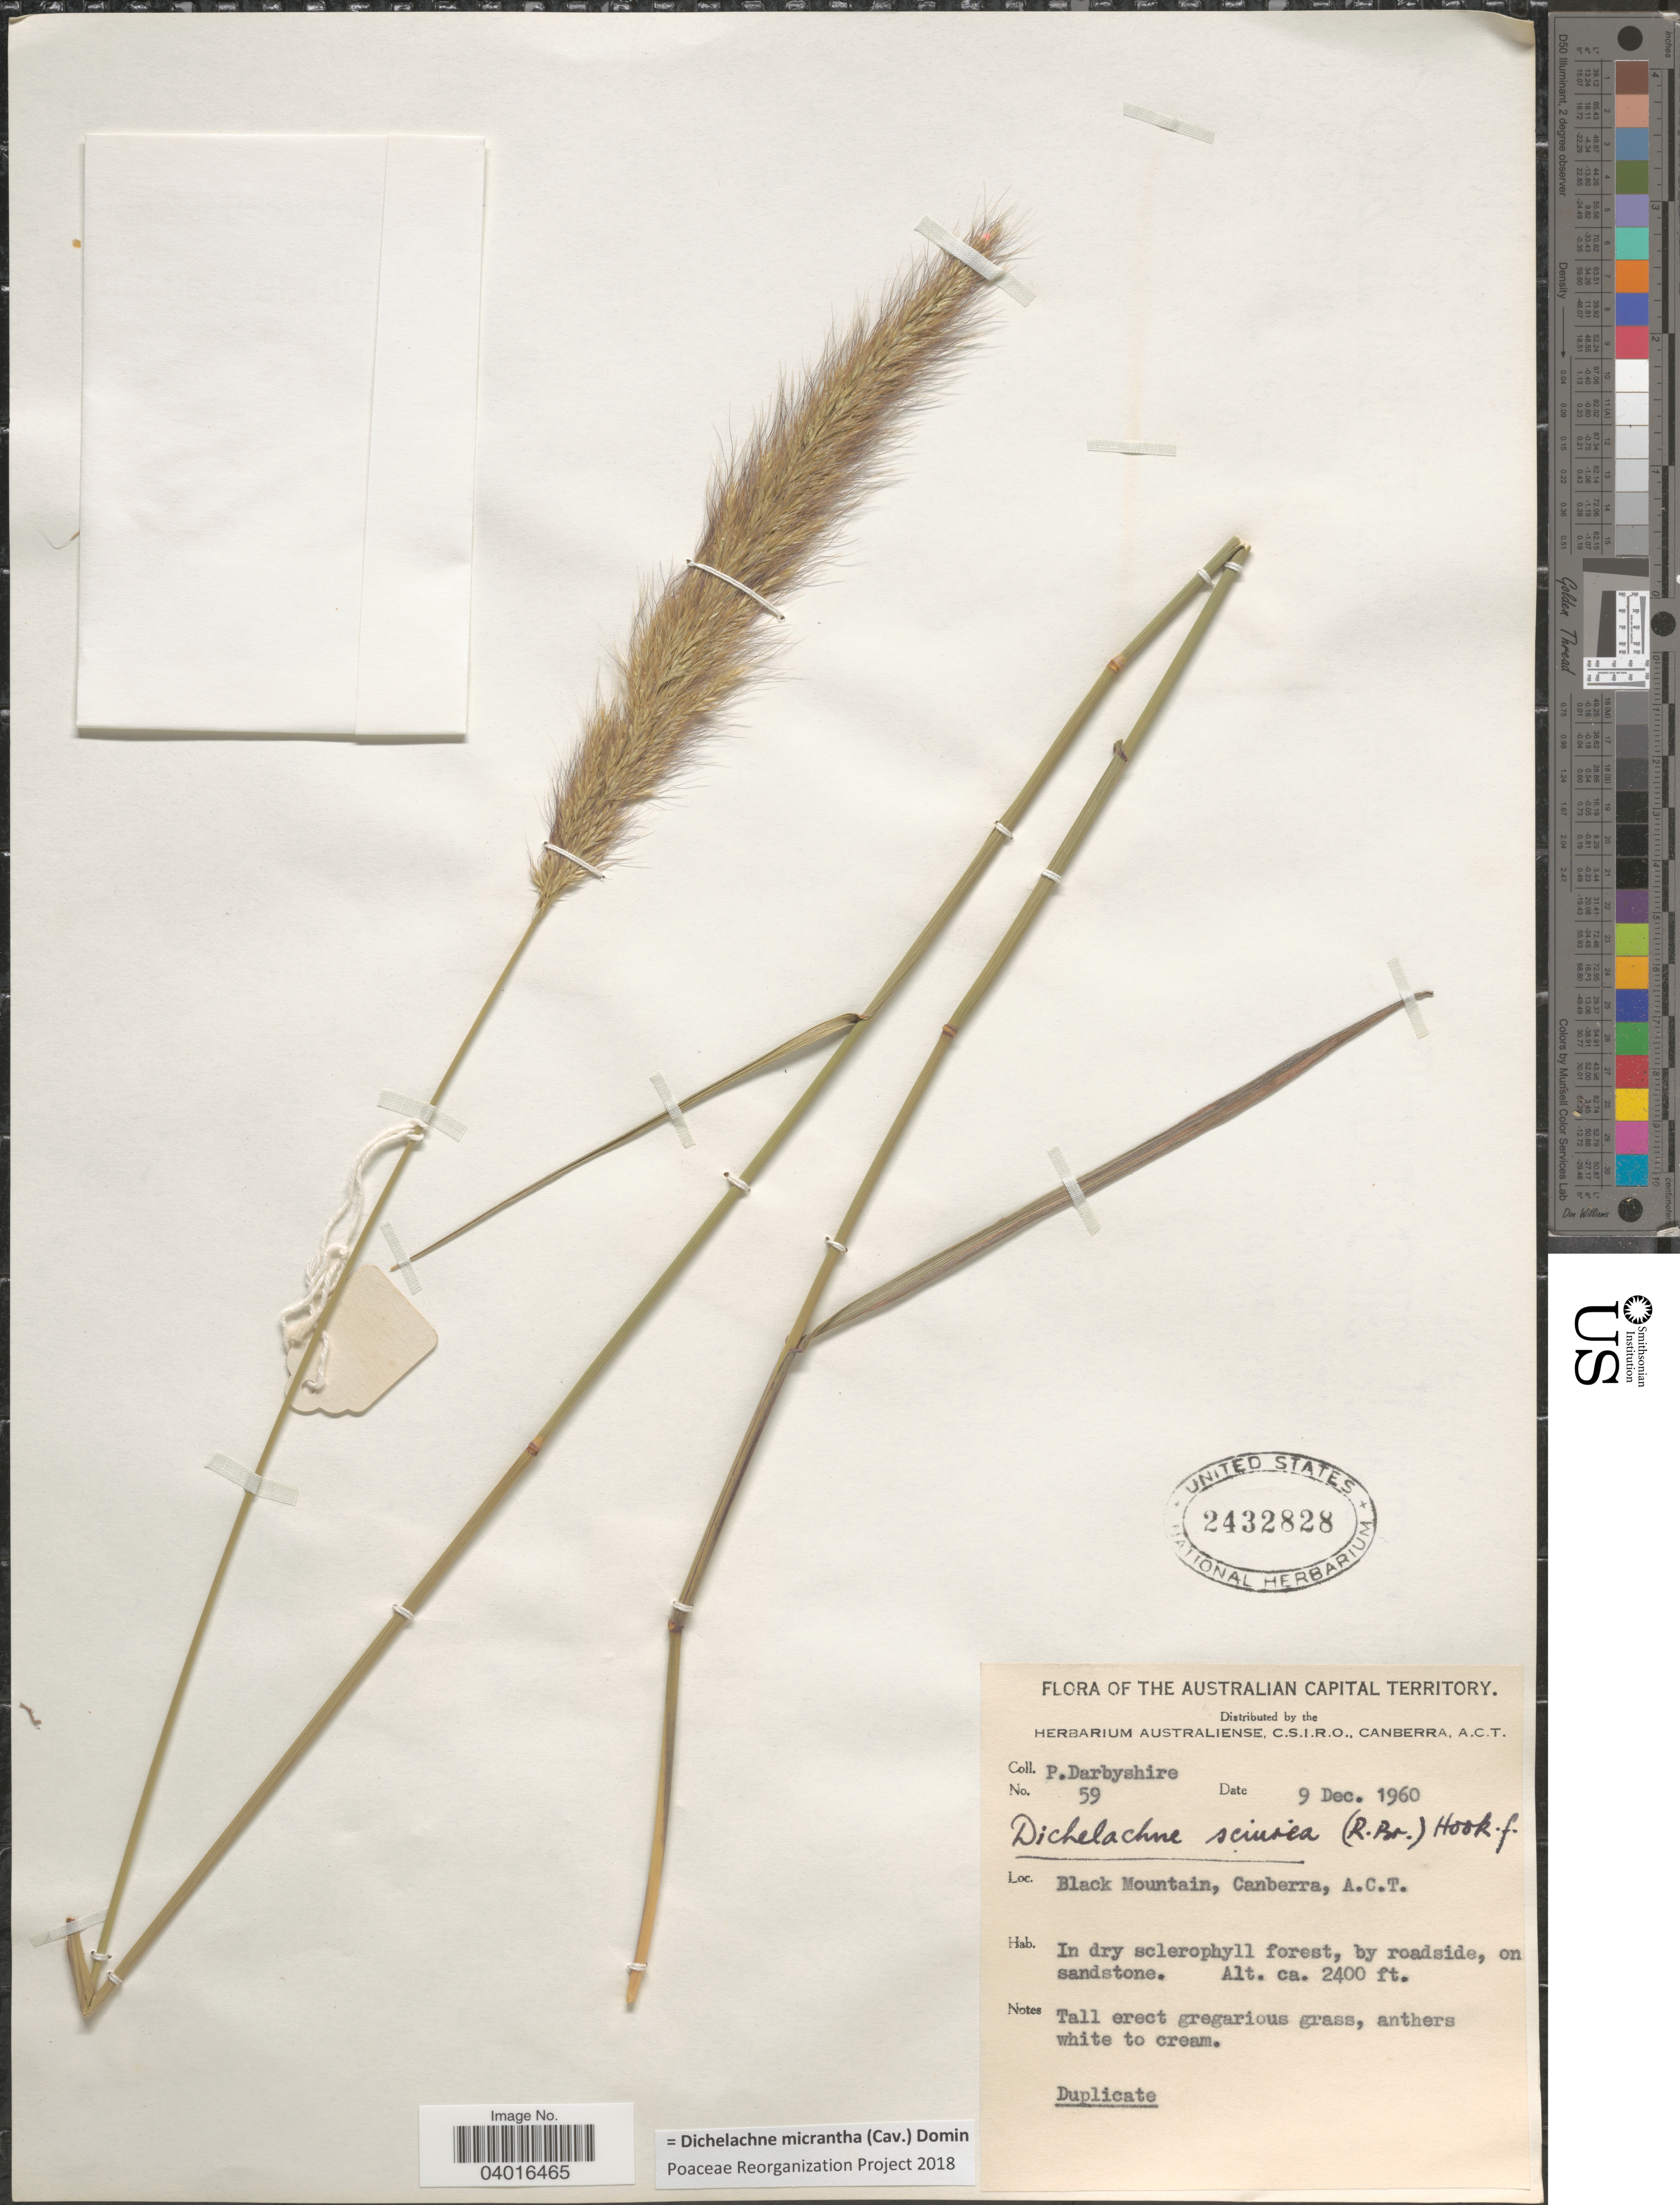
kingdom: Plantae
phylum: Tracheophyta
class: Liliopsida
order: Poales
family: Poaceae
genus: Dichelachne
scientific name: Dichelachne micrantha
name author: (Cav.) Domin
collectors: P. Darbyshire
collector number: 59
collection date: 1960-12-09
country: Australia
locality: The Australian Capital Territory. Black Mountains. Canberra, A.C.T.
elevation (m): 732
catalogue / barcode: US 2432828